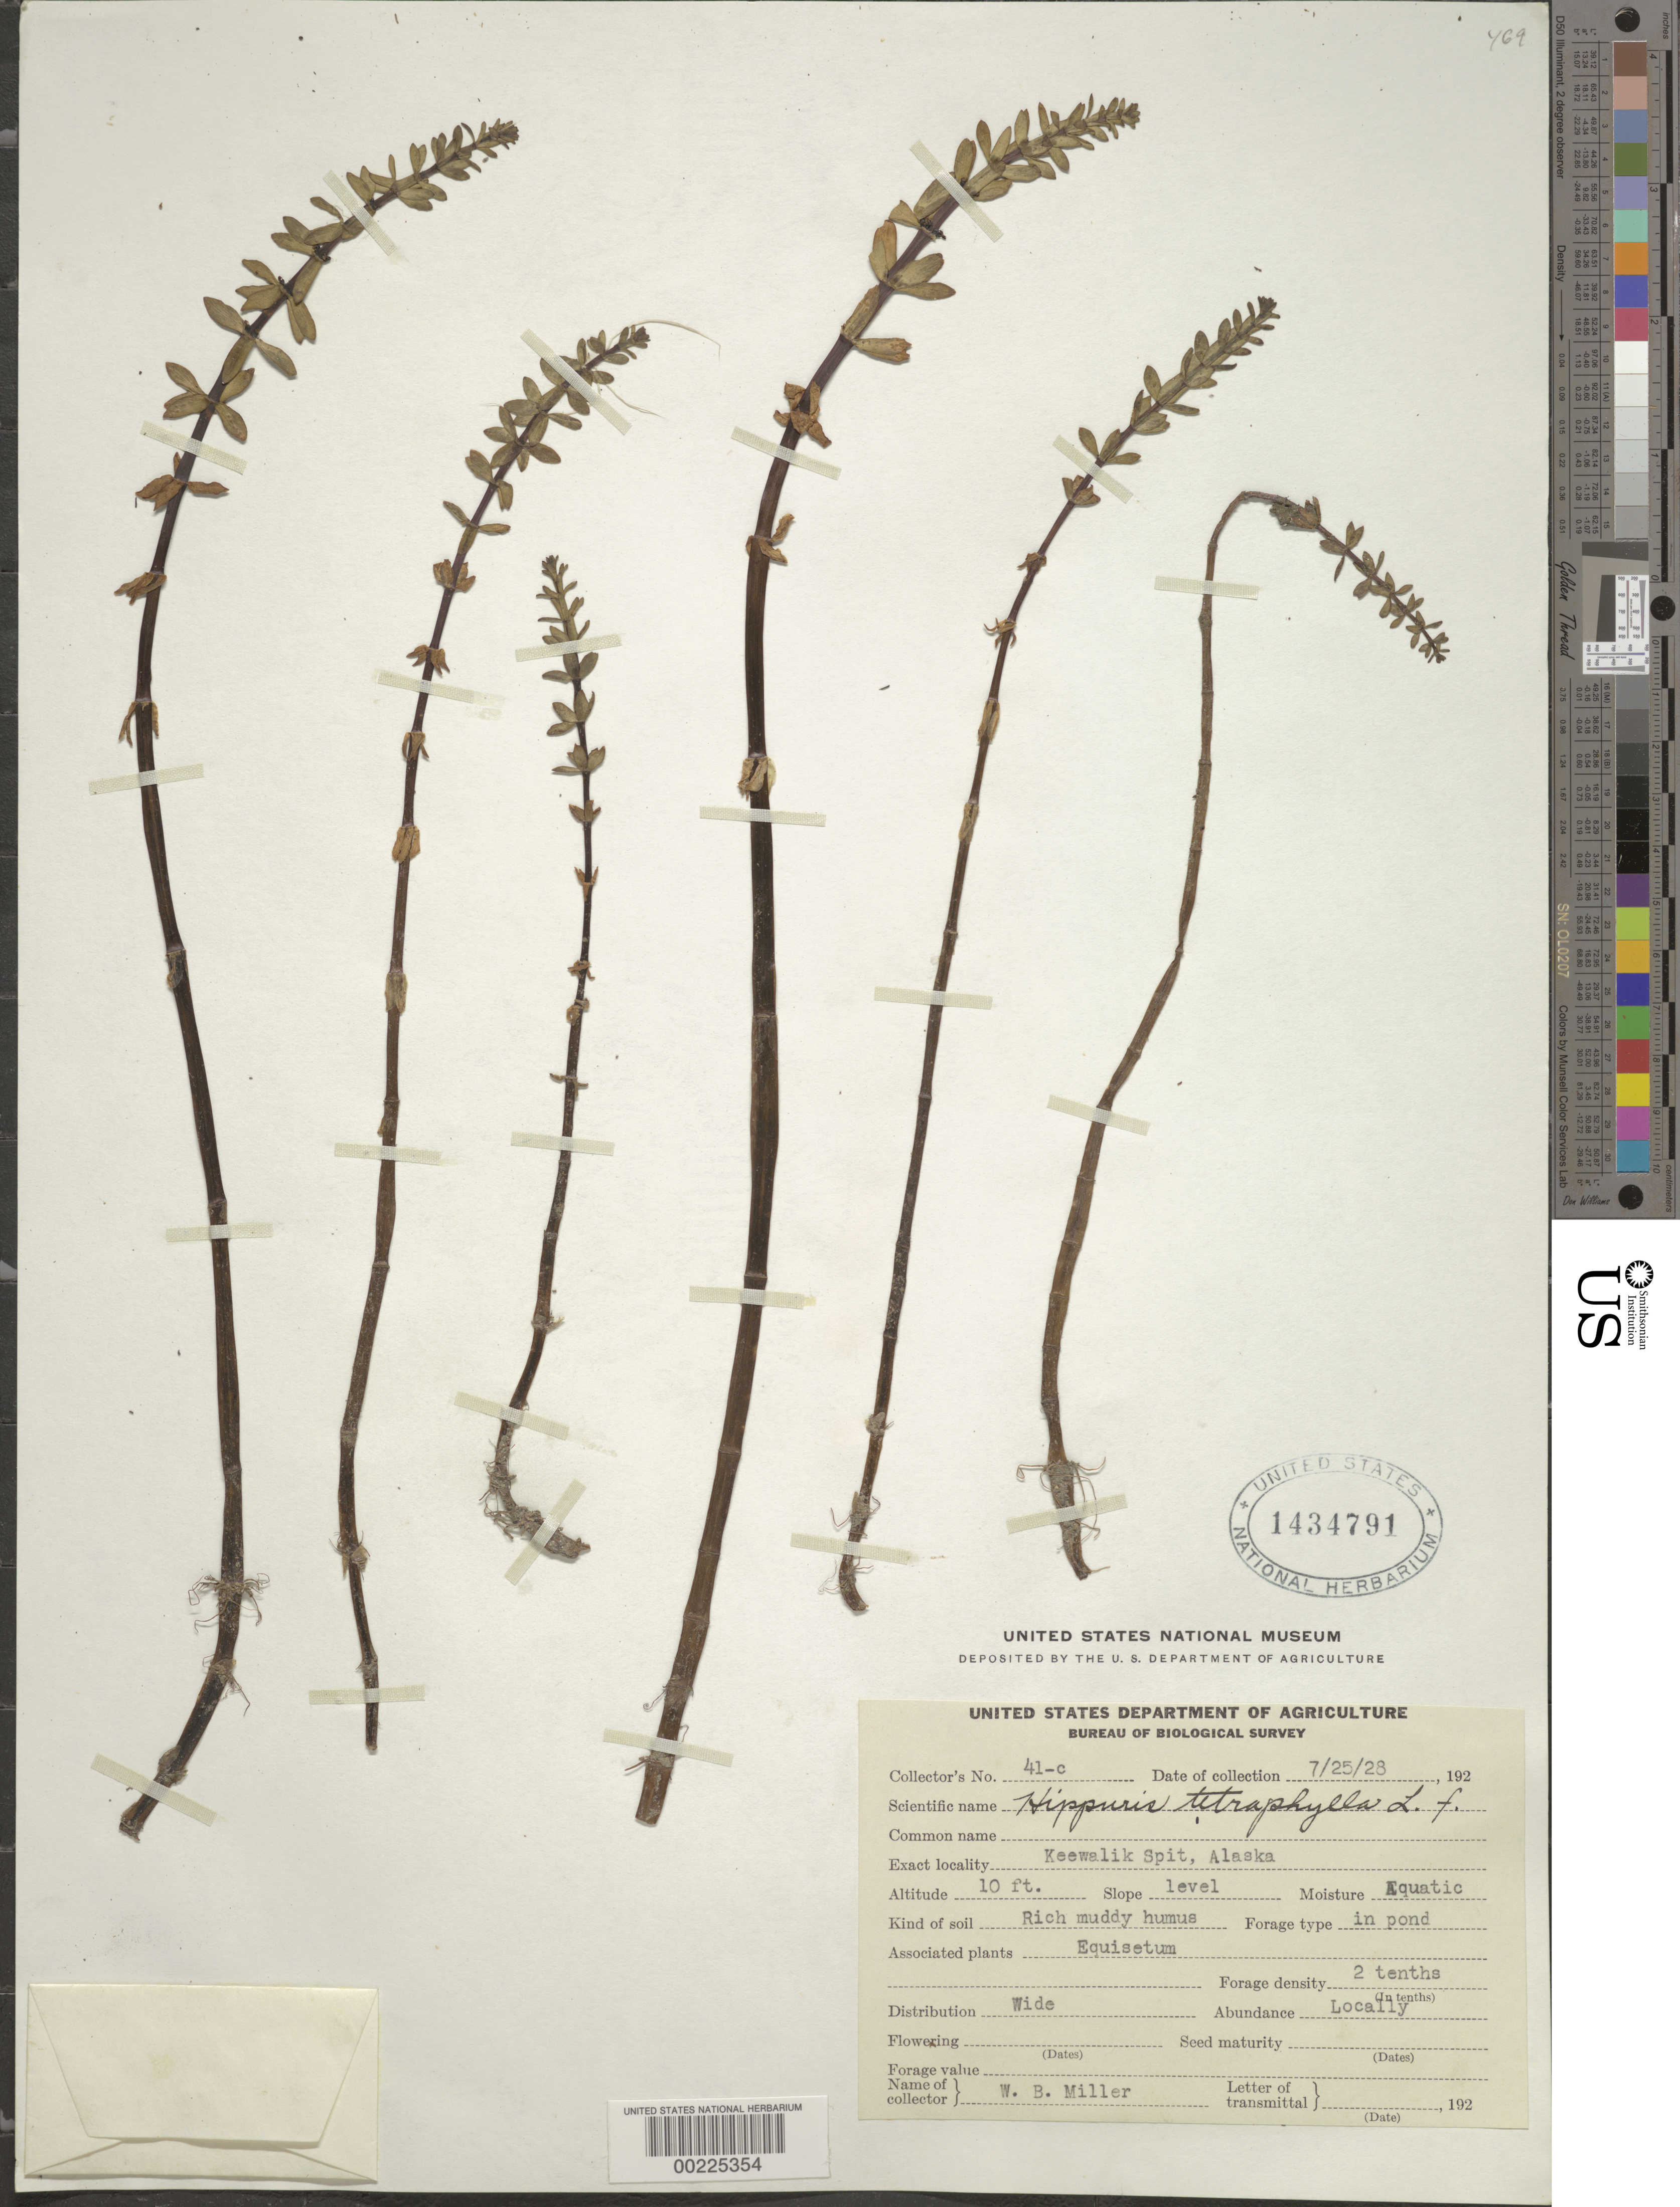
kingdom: Plantae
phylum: Tracheophyta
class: Magnoliopsida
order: Lamiales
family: Plantaginaceae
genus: Hippuris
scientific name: Hippuris tetraphylla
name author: L. f.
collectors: W. Miller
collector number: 41-c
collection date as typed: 25 Jul 1928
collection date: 1928-07-25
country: United States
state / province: Alaska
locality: Keewalik spit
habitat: Rich muddy humus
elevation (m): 3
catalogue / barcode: US 1434791